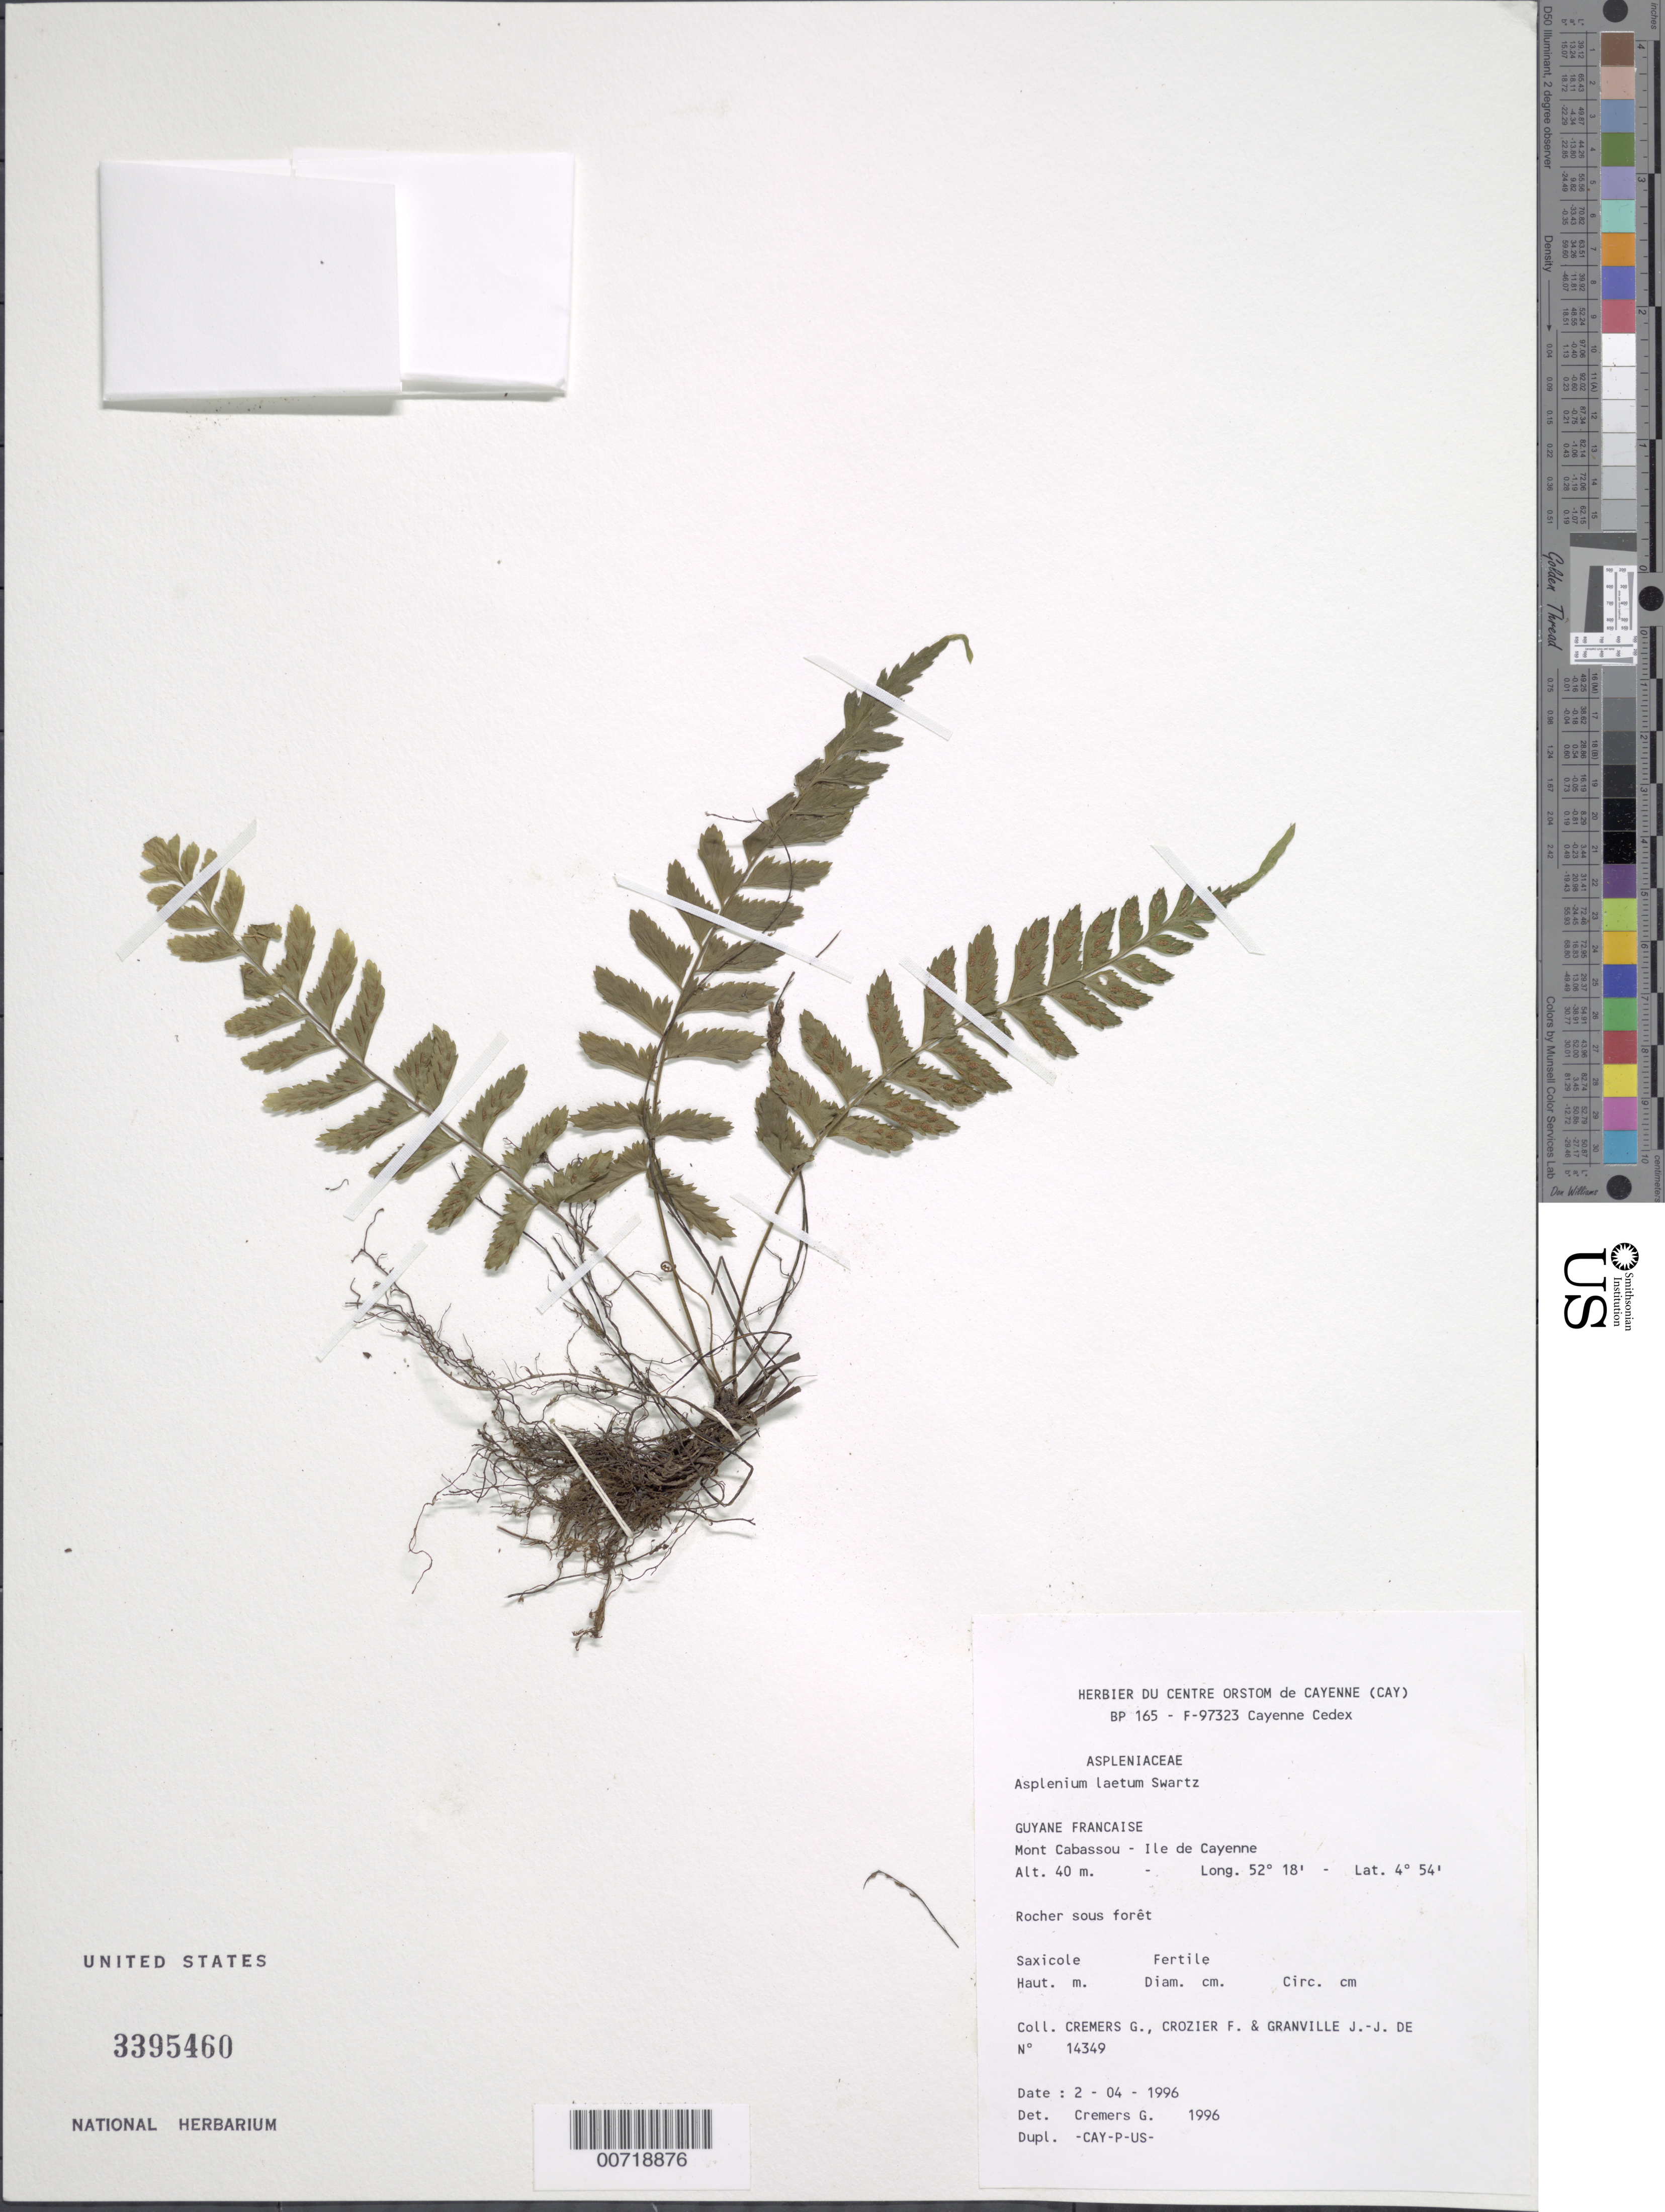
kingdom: Plantae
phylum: Tracheophyta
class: Polypodiopsida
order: Polypodiales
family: Aspleniaceae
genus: Asplenium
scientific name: Asplenium laetum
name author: Sw.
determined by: Cremers, Georges A.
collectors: G. Cremers, F. Crozier & J.-J. de Granville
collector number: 14349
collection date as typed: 2-Apr-96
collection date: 1996-04-02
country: French Guiana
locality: Mont Cabassou, Ile de Cayenne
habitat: Rocks in forest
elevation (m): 40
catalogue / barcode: US 3395460